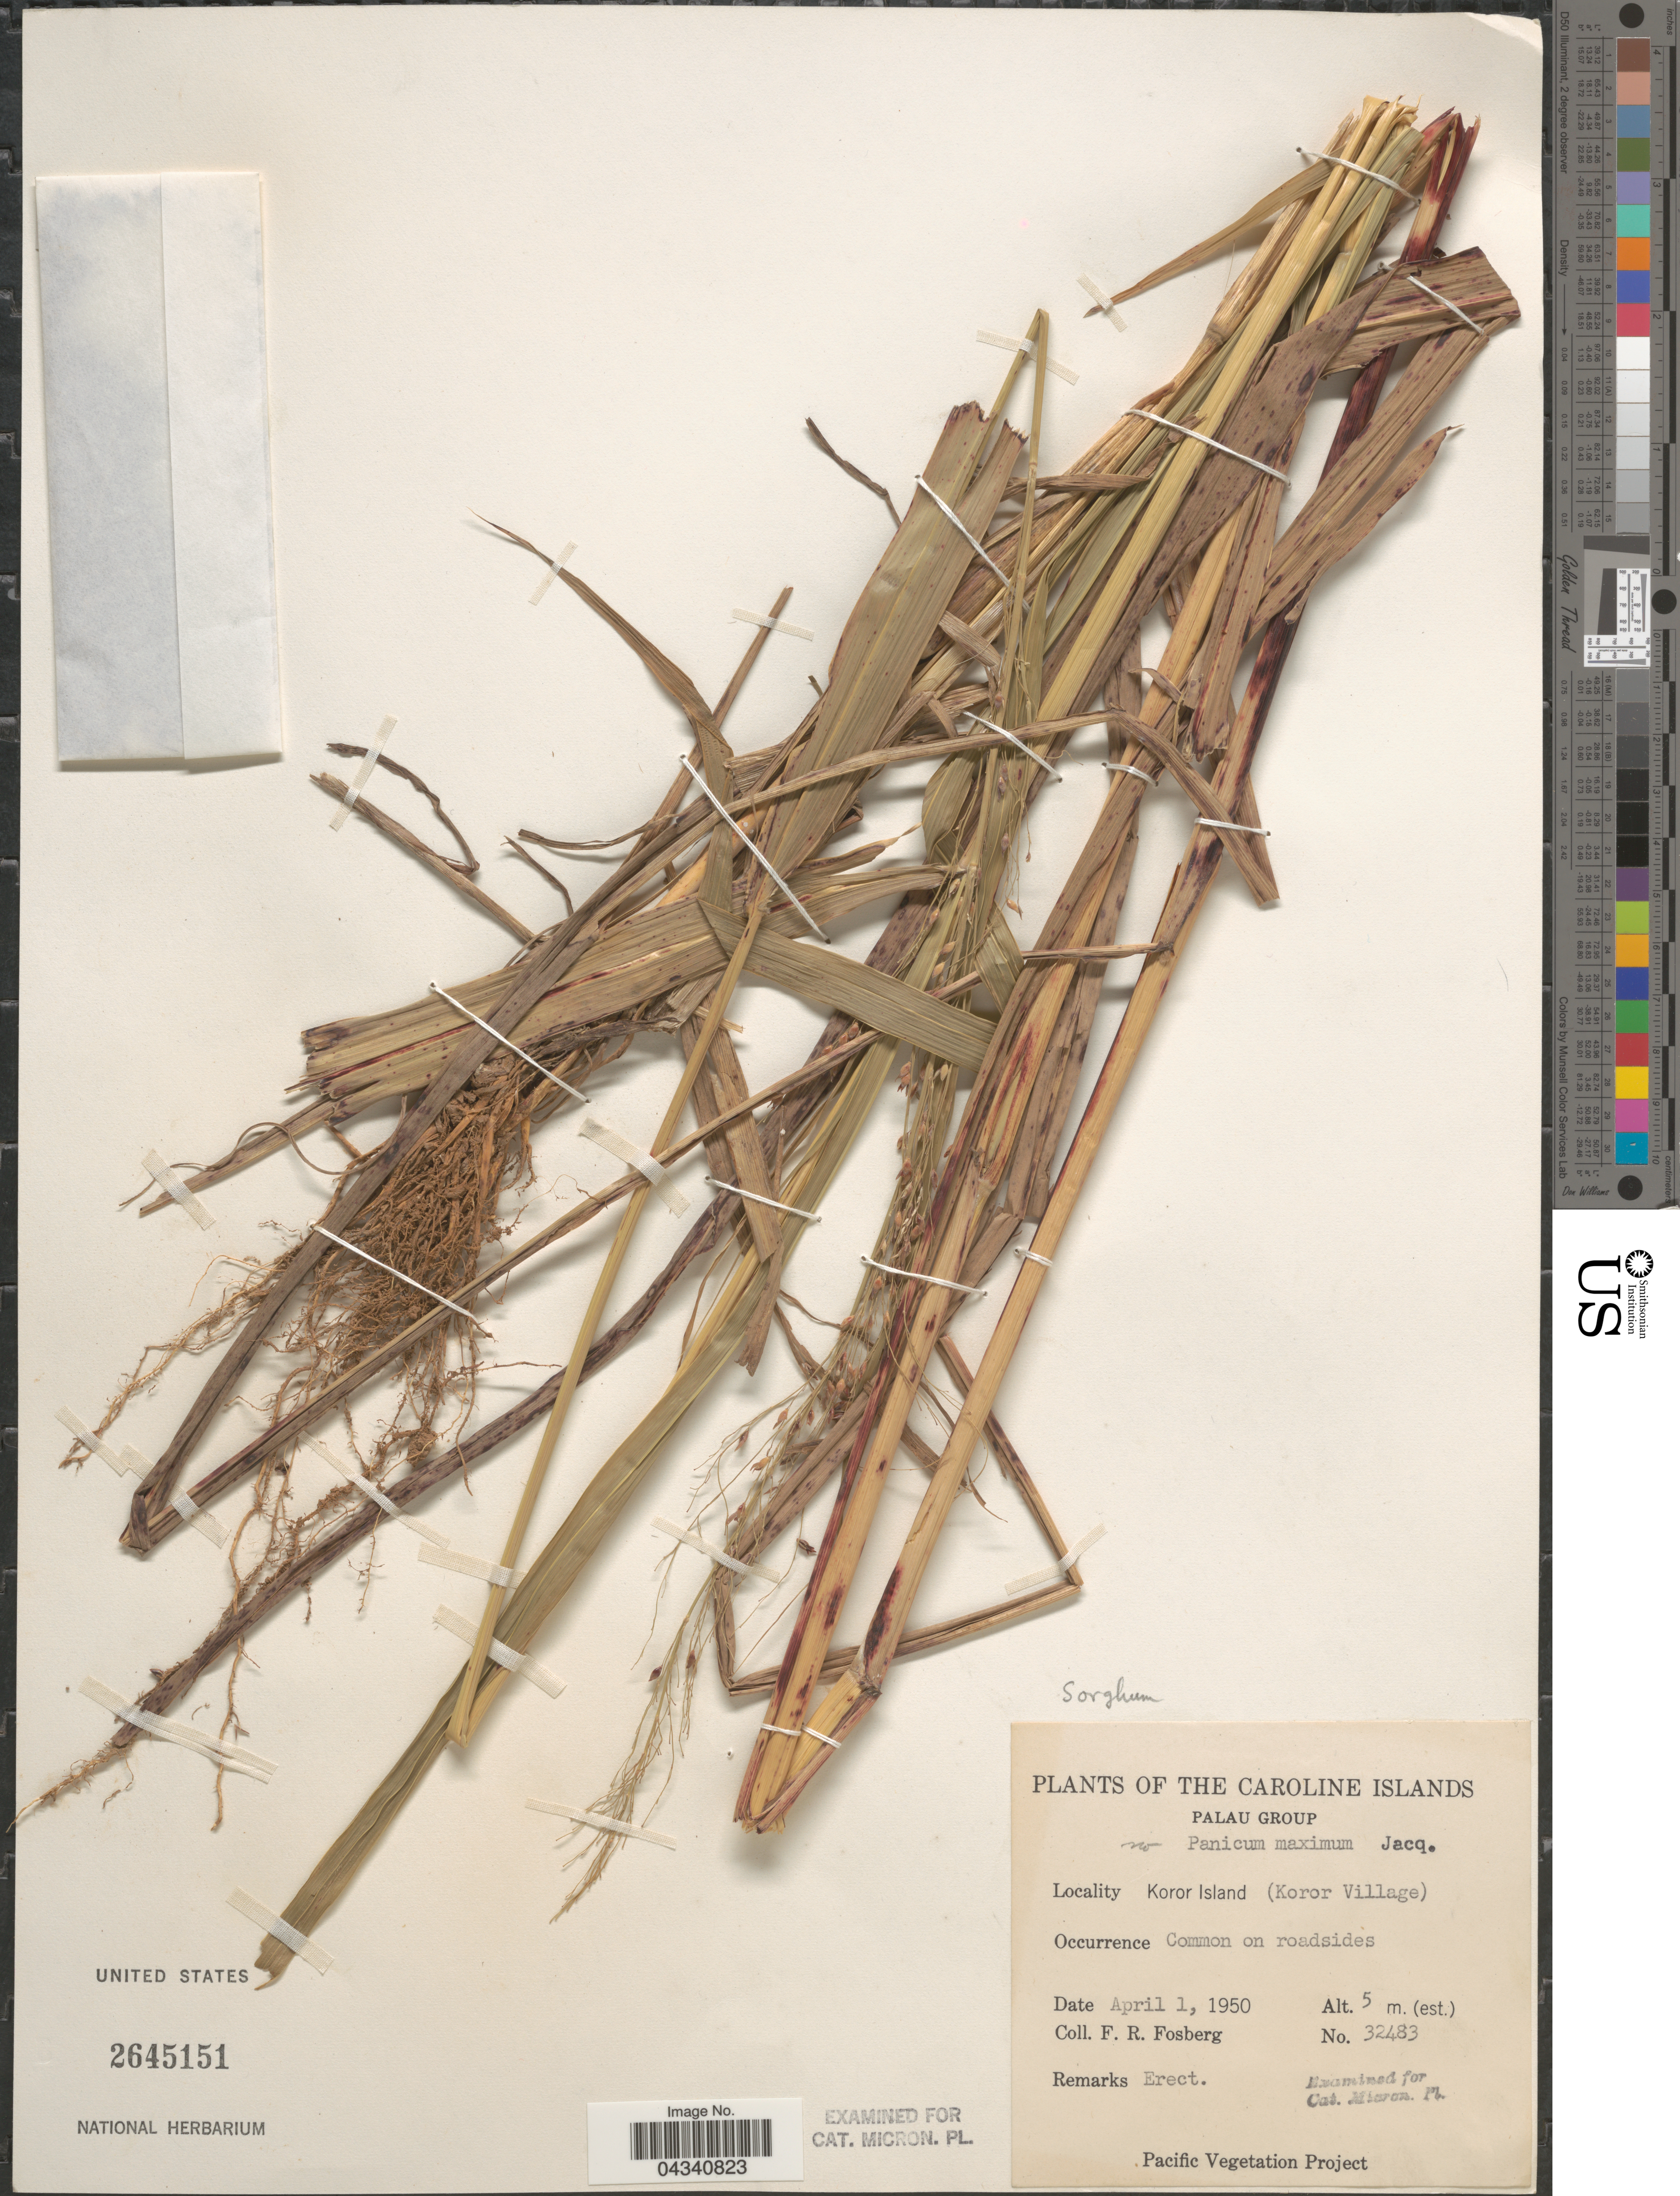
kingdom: Plantae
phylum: Tracheophyta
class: Liliopsida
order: Poales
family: Poaceae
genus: Sorghum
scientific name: Sorghum sp.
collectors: F. R. Fosberg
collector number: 32483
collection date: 1950-04-01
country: Palau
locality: Caroline Islands. Palau Group. Koror Island (Koror Village). Common on roadsides.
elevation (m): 5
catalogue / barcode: US 2645151